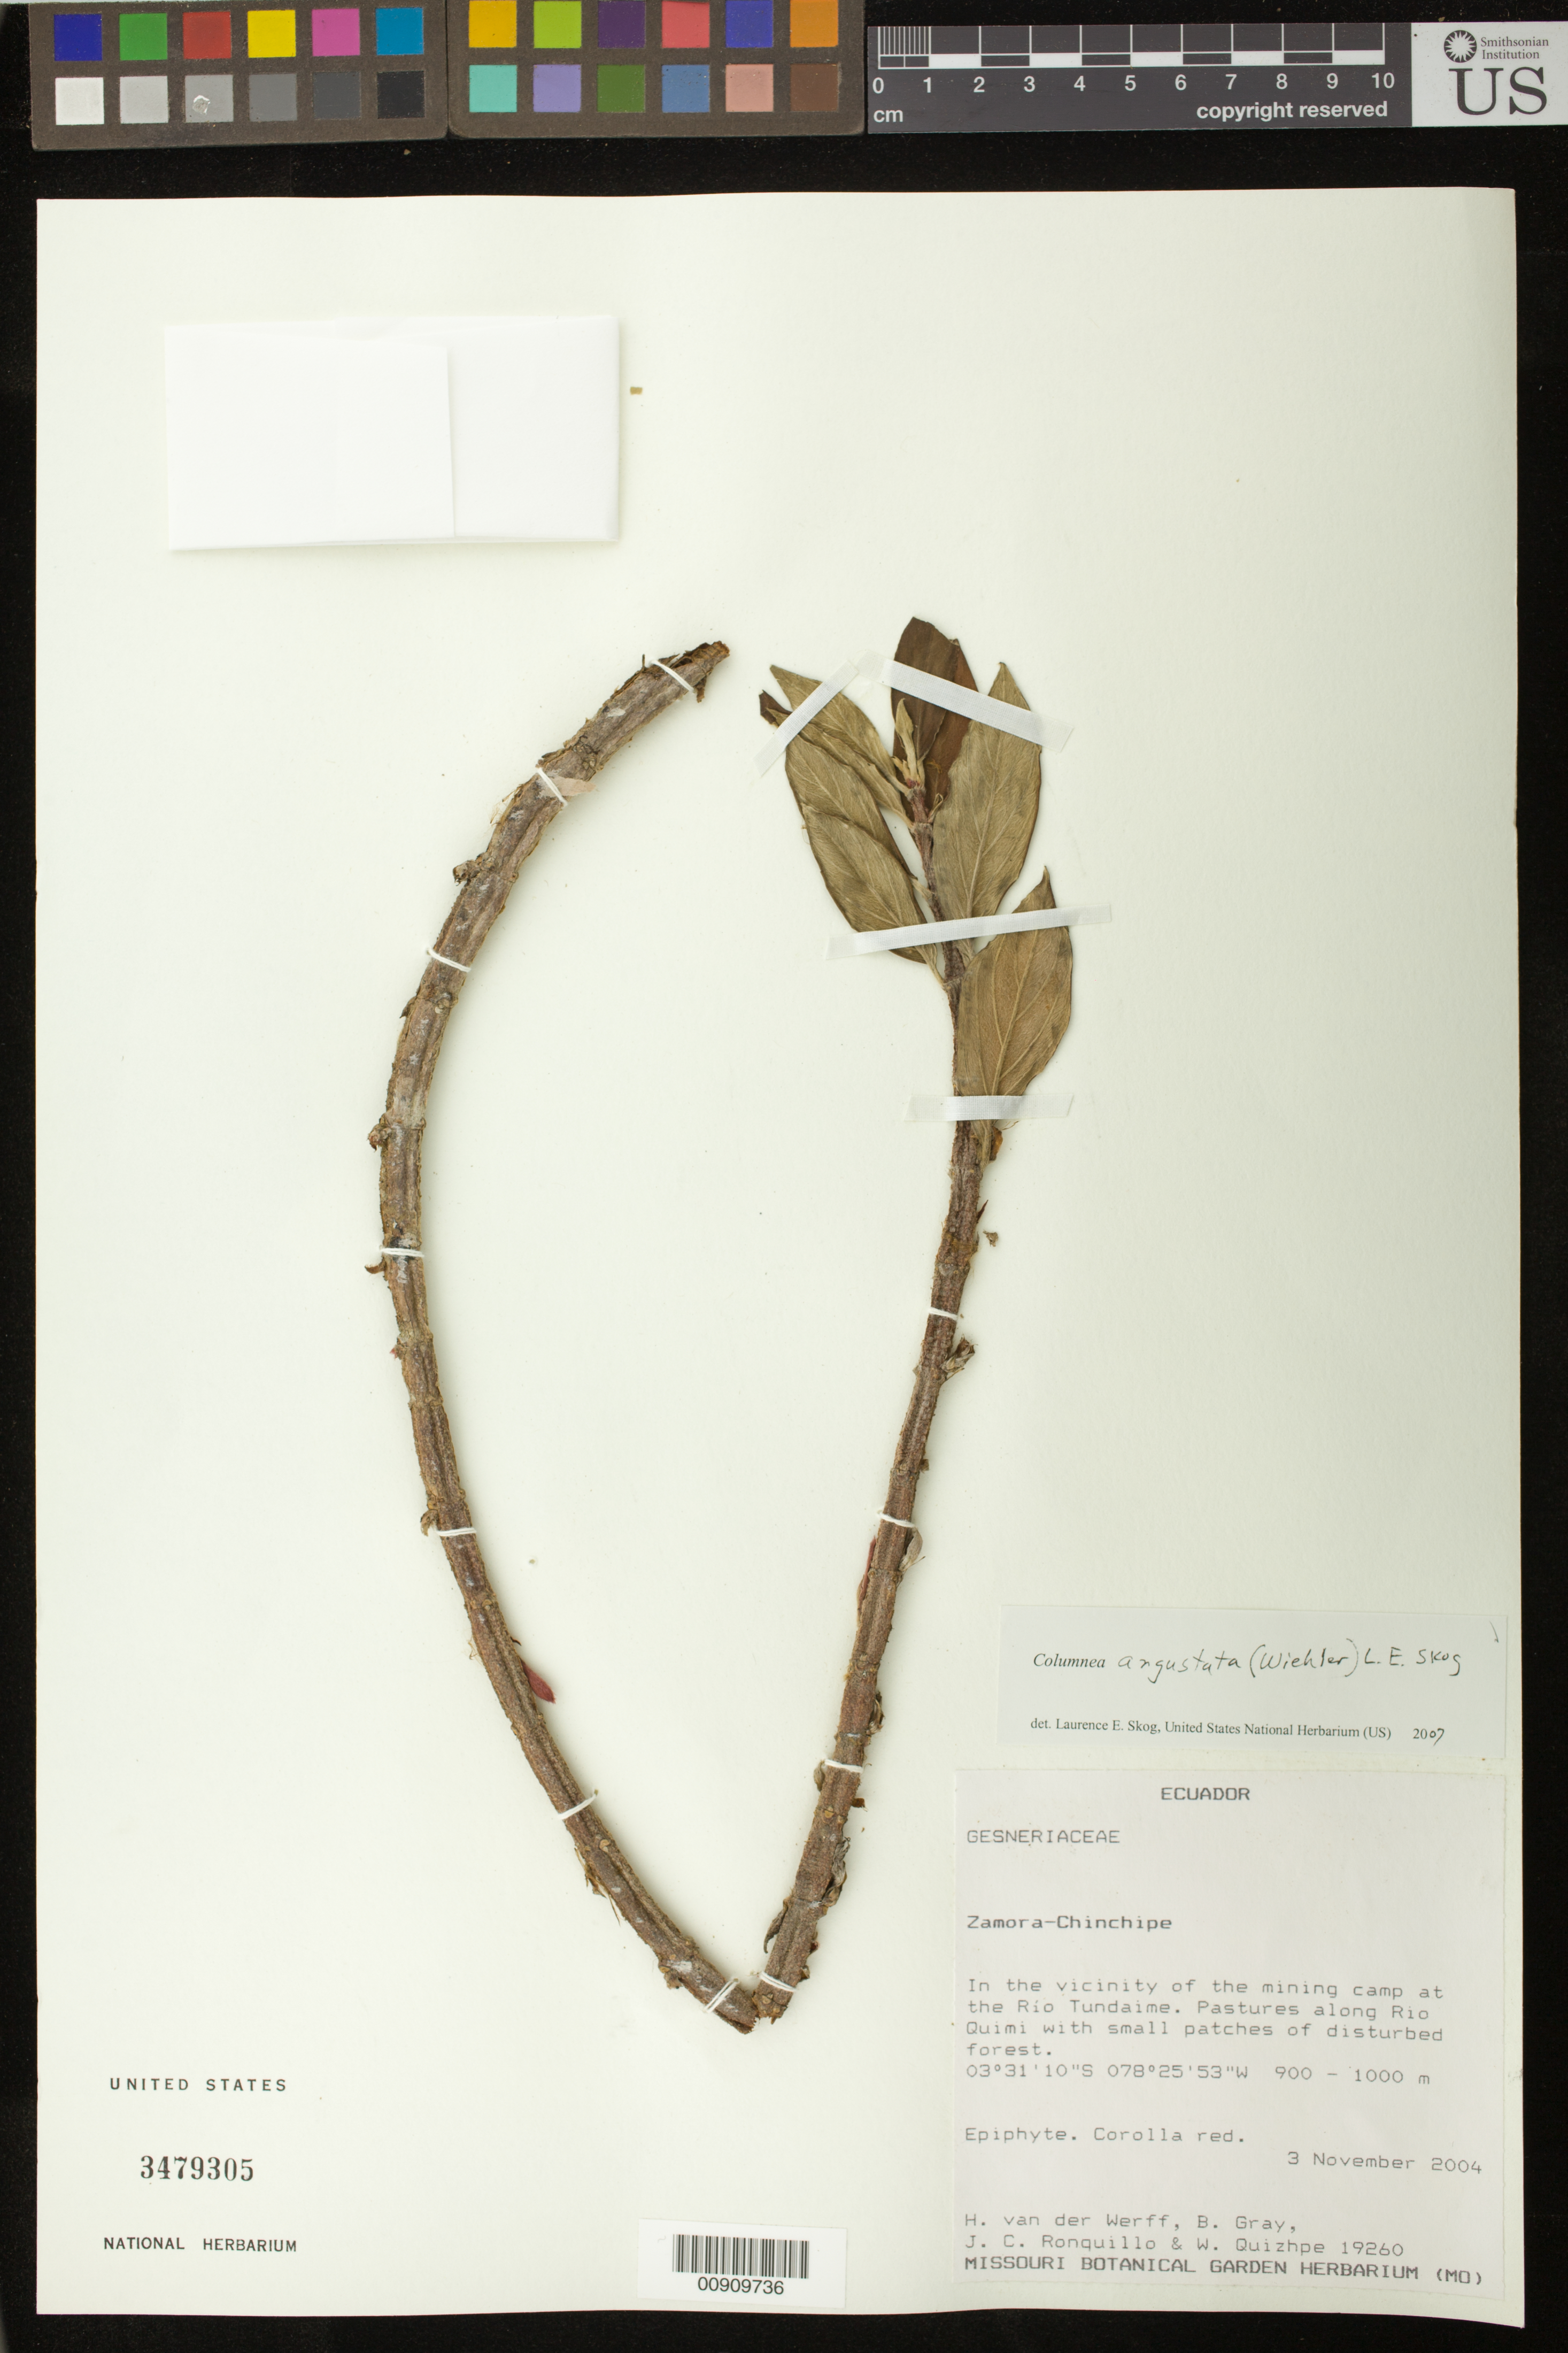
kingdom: Plantae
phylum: Tracheophyta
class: Magnoliopsida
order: Lamiales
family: Gesneriaceae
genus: Columnea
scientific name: Columnea angustata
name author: (Wiehler) L.E. Skog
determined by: Skog, Laurence E.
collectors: H. van der Werff, B. Gray, J. Ronquillo & W. Quizhpe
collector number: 19260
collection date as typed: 03 Nov 2004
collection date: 2004-11-03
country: Ecuador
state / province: Zamora-Chinchipe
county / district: Zamora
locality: Zamora-Chinchipe. In the vicinity of the mining camp at the Río Tundaime, pastures along Río Quimi with small patches of disturbed forest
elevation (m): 900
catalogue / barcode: US 3479305